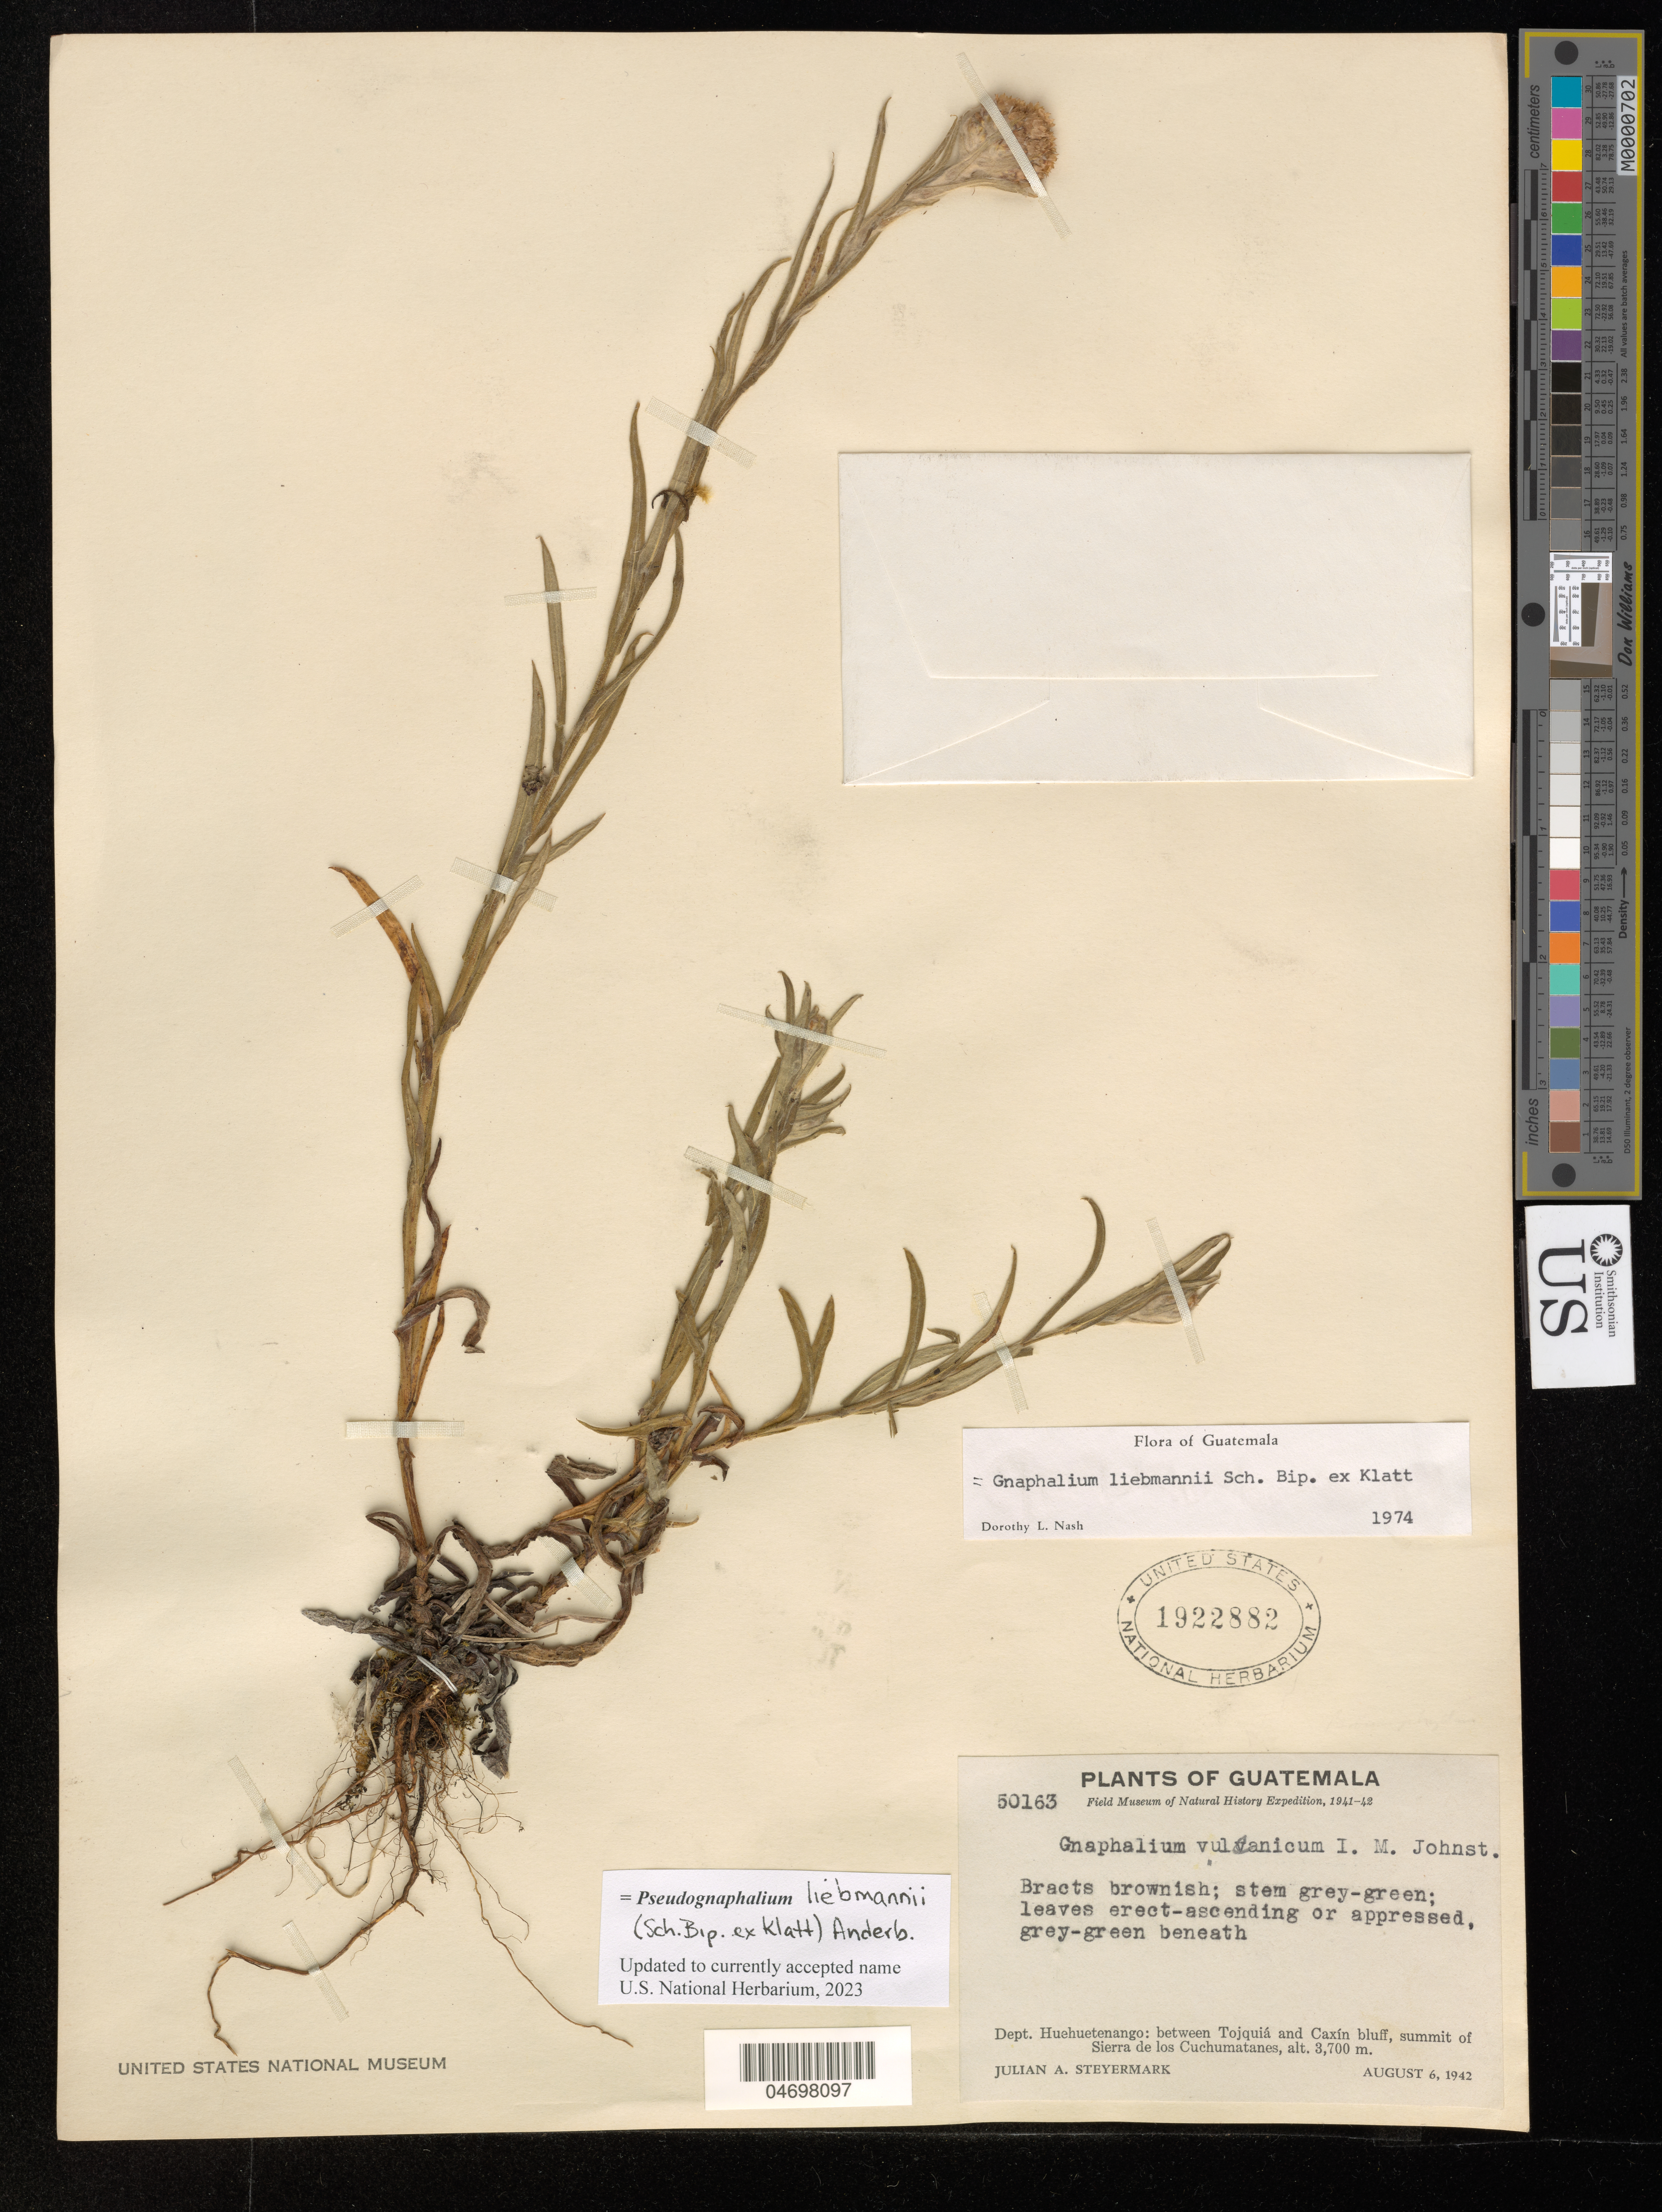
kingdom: Plantae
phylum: Tracheophyta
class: Magnoliopsida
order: Asterales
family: Asteraceae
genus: Pseudognaphalium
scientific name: Pseudognaphalium liebmannii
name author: (Sch. Bip. ex Klatt) Anderb.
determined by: Nesom, Guy L.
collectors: J. Steyermark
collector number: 50163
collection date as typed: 06 Aug 1942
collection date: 1942-08-06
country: Guatemala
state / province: Huehuetenango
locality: Between Tojquia and Caxin bluff, summit of Sierra de los Cuchumatanes.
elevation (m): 3700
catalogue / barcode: US 1922882